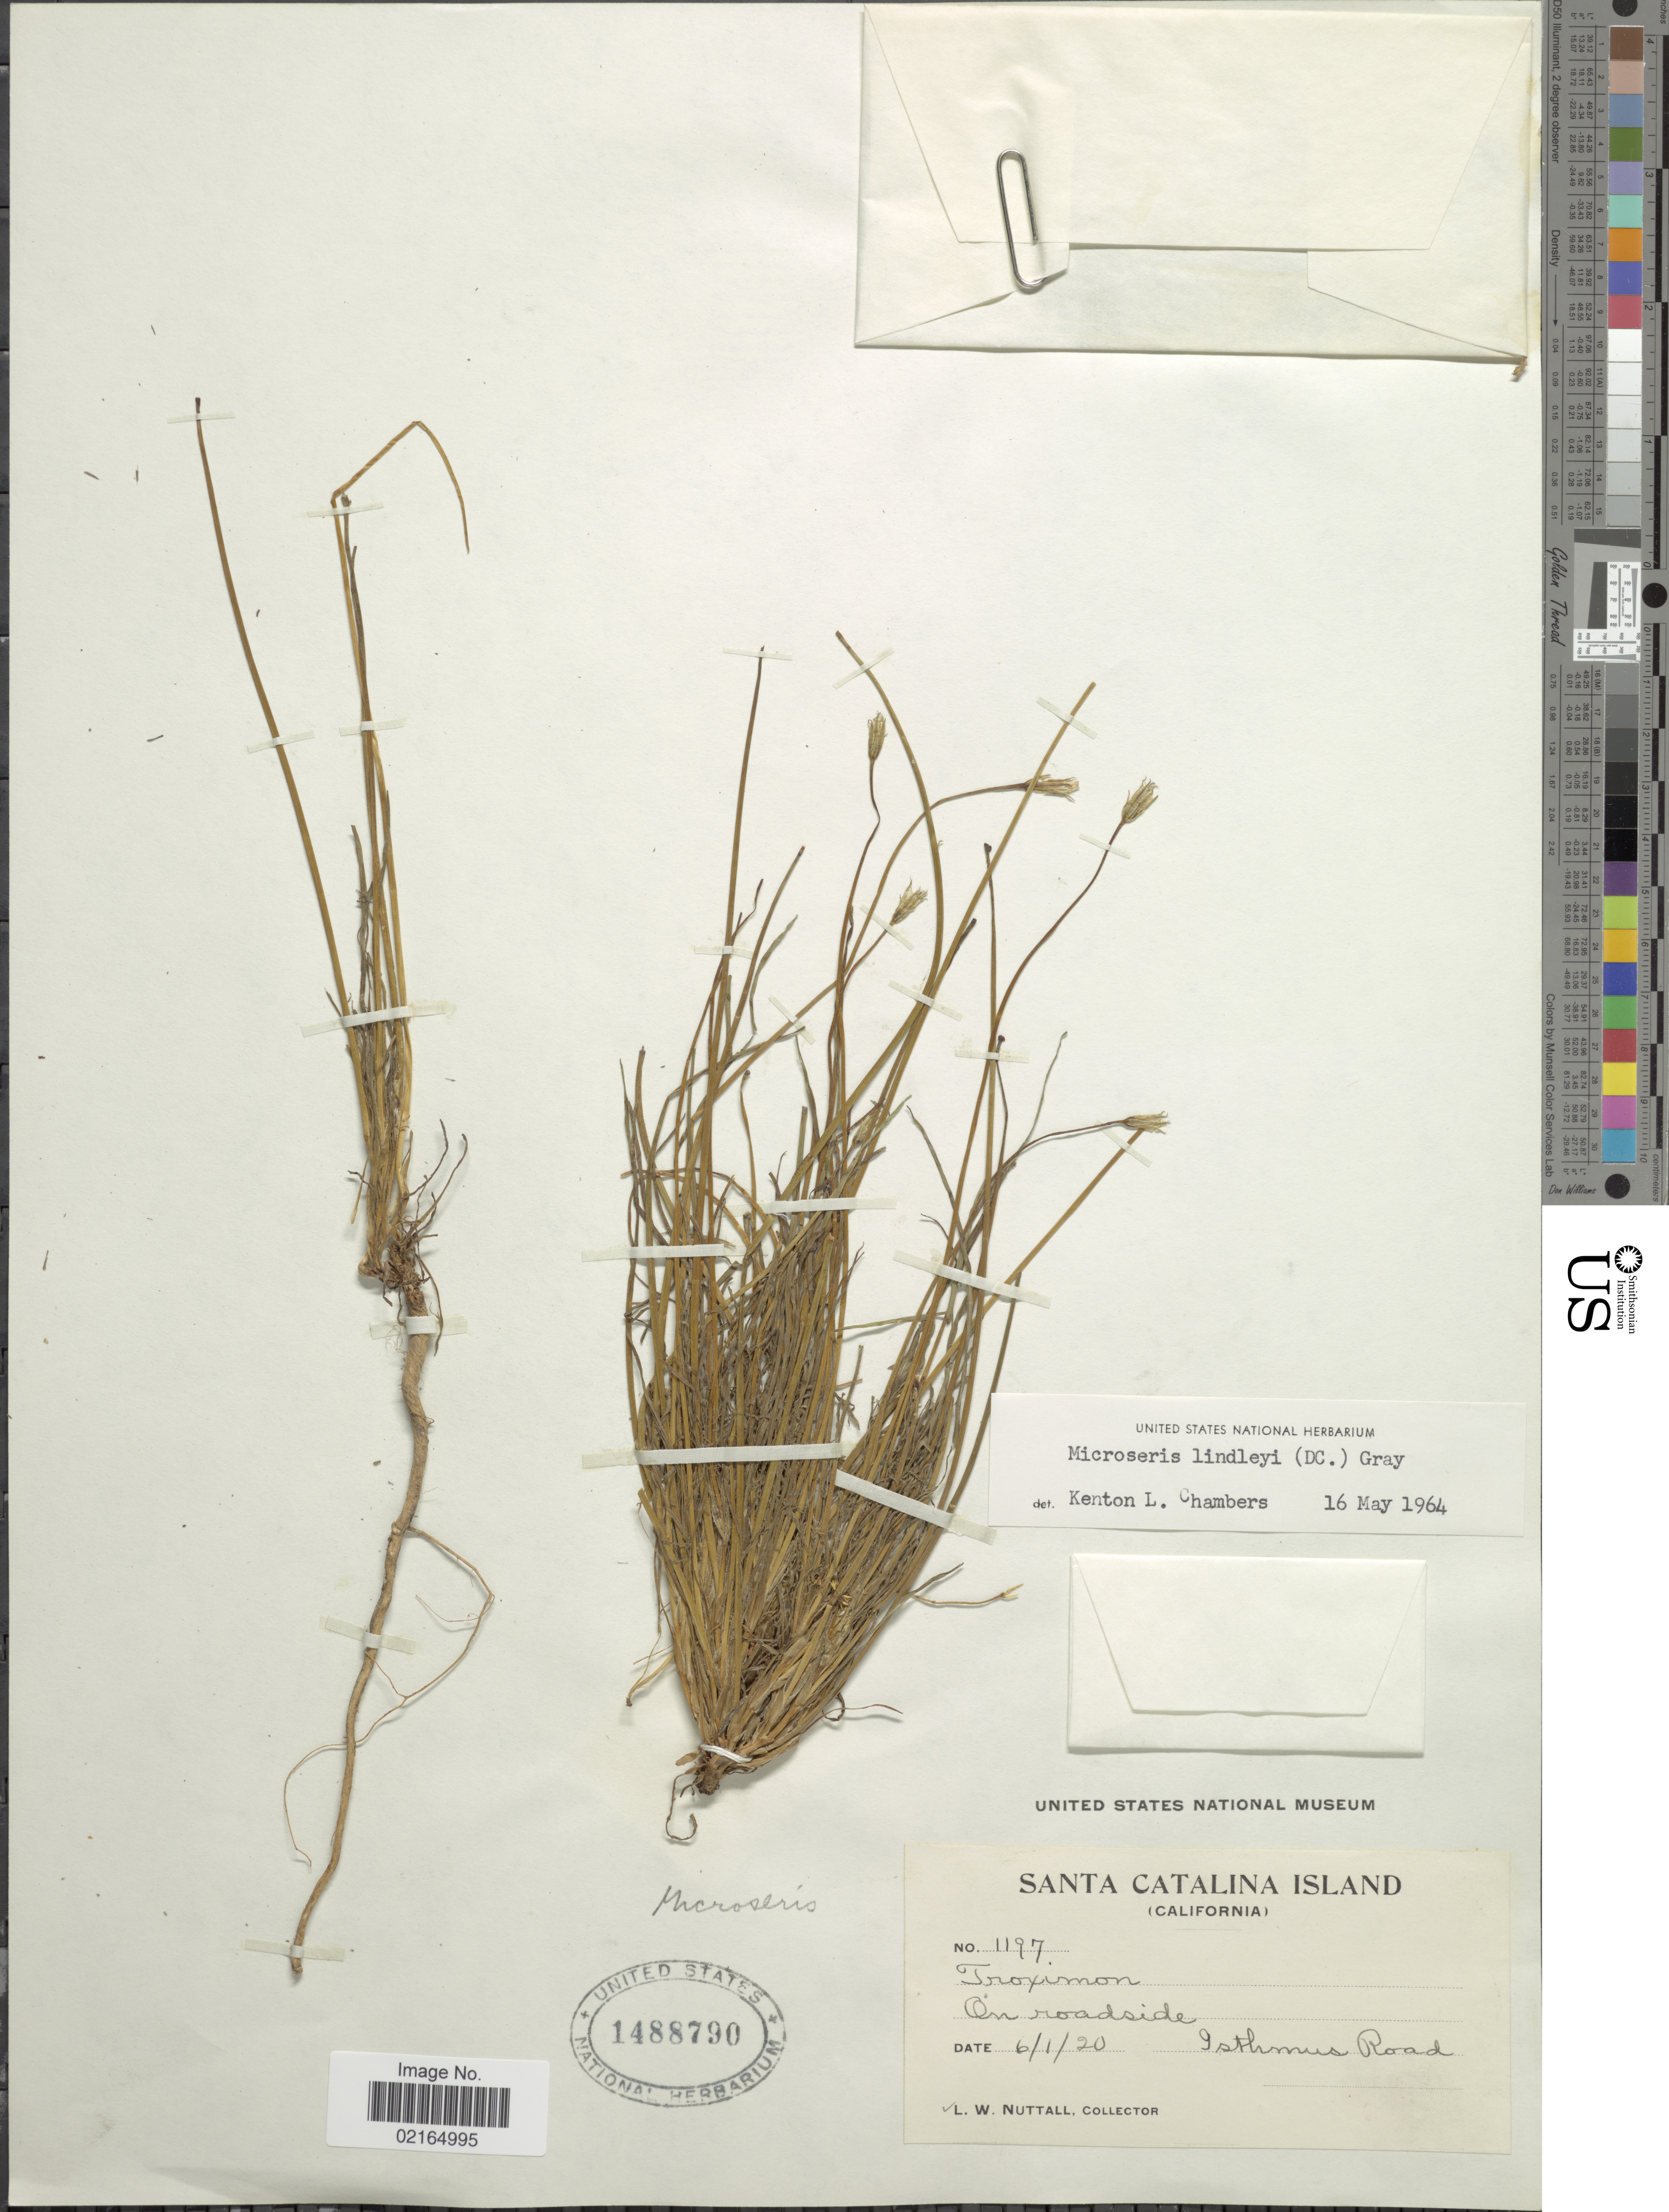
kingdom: Plantae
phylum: Tracheophyta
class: Magnoliopsida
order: Asterales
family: Asteraceae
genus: Uropappus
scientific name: Uropappus lindleyi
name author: (DC.) Nutt.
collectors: L. W. Nuttall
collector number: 1197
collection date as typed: Transcribed d/m/y: 1/6/20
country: United States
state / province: California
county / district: Los Angeles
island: Santa Catalina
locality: Santa Catalina Island, on roadside, Ishtmus Road.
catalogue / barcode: US 1488790